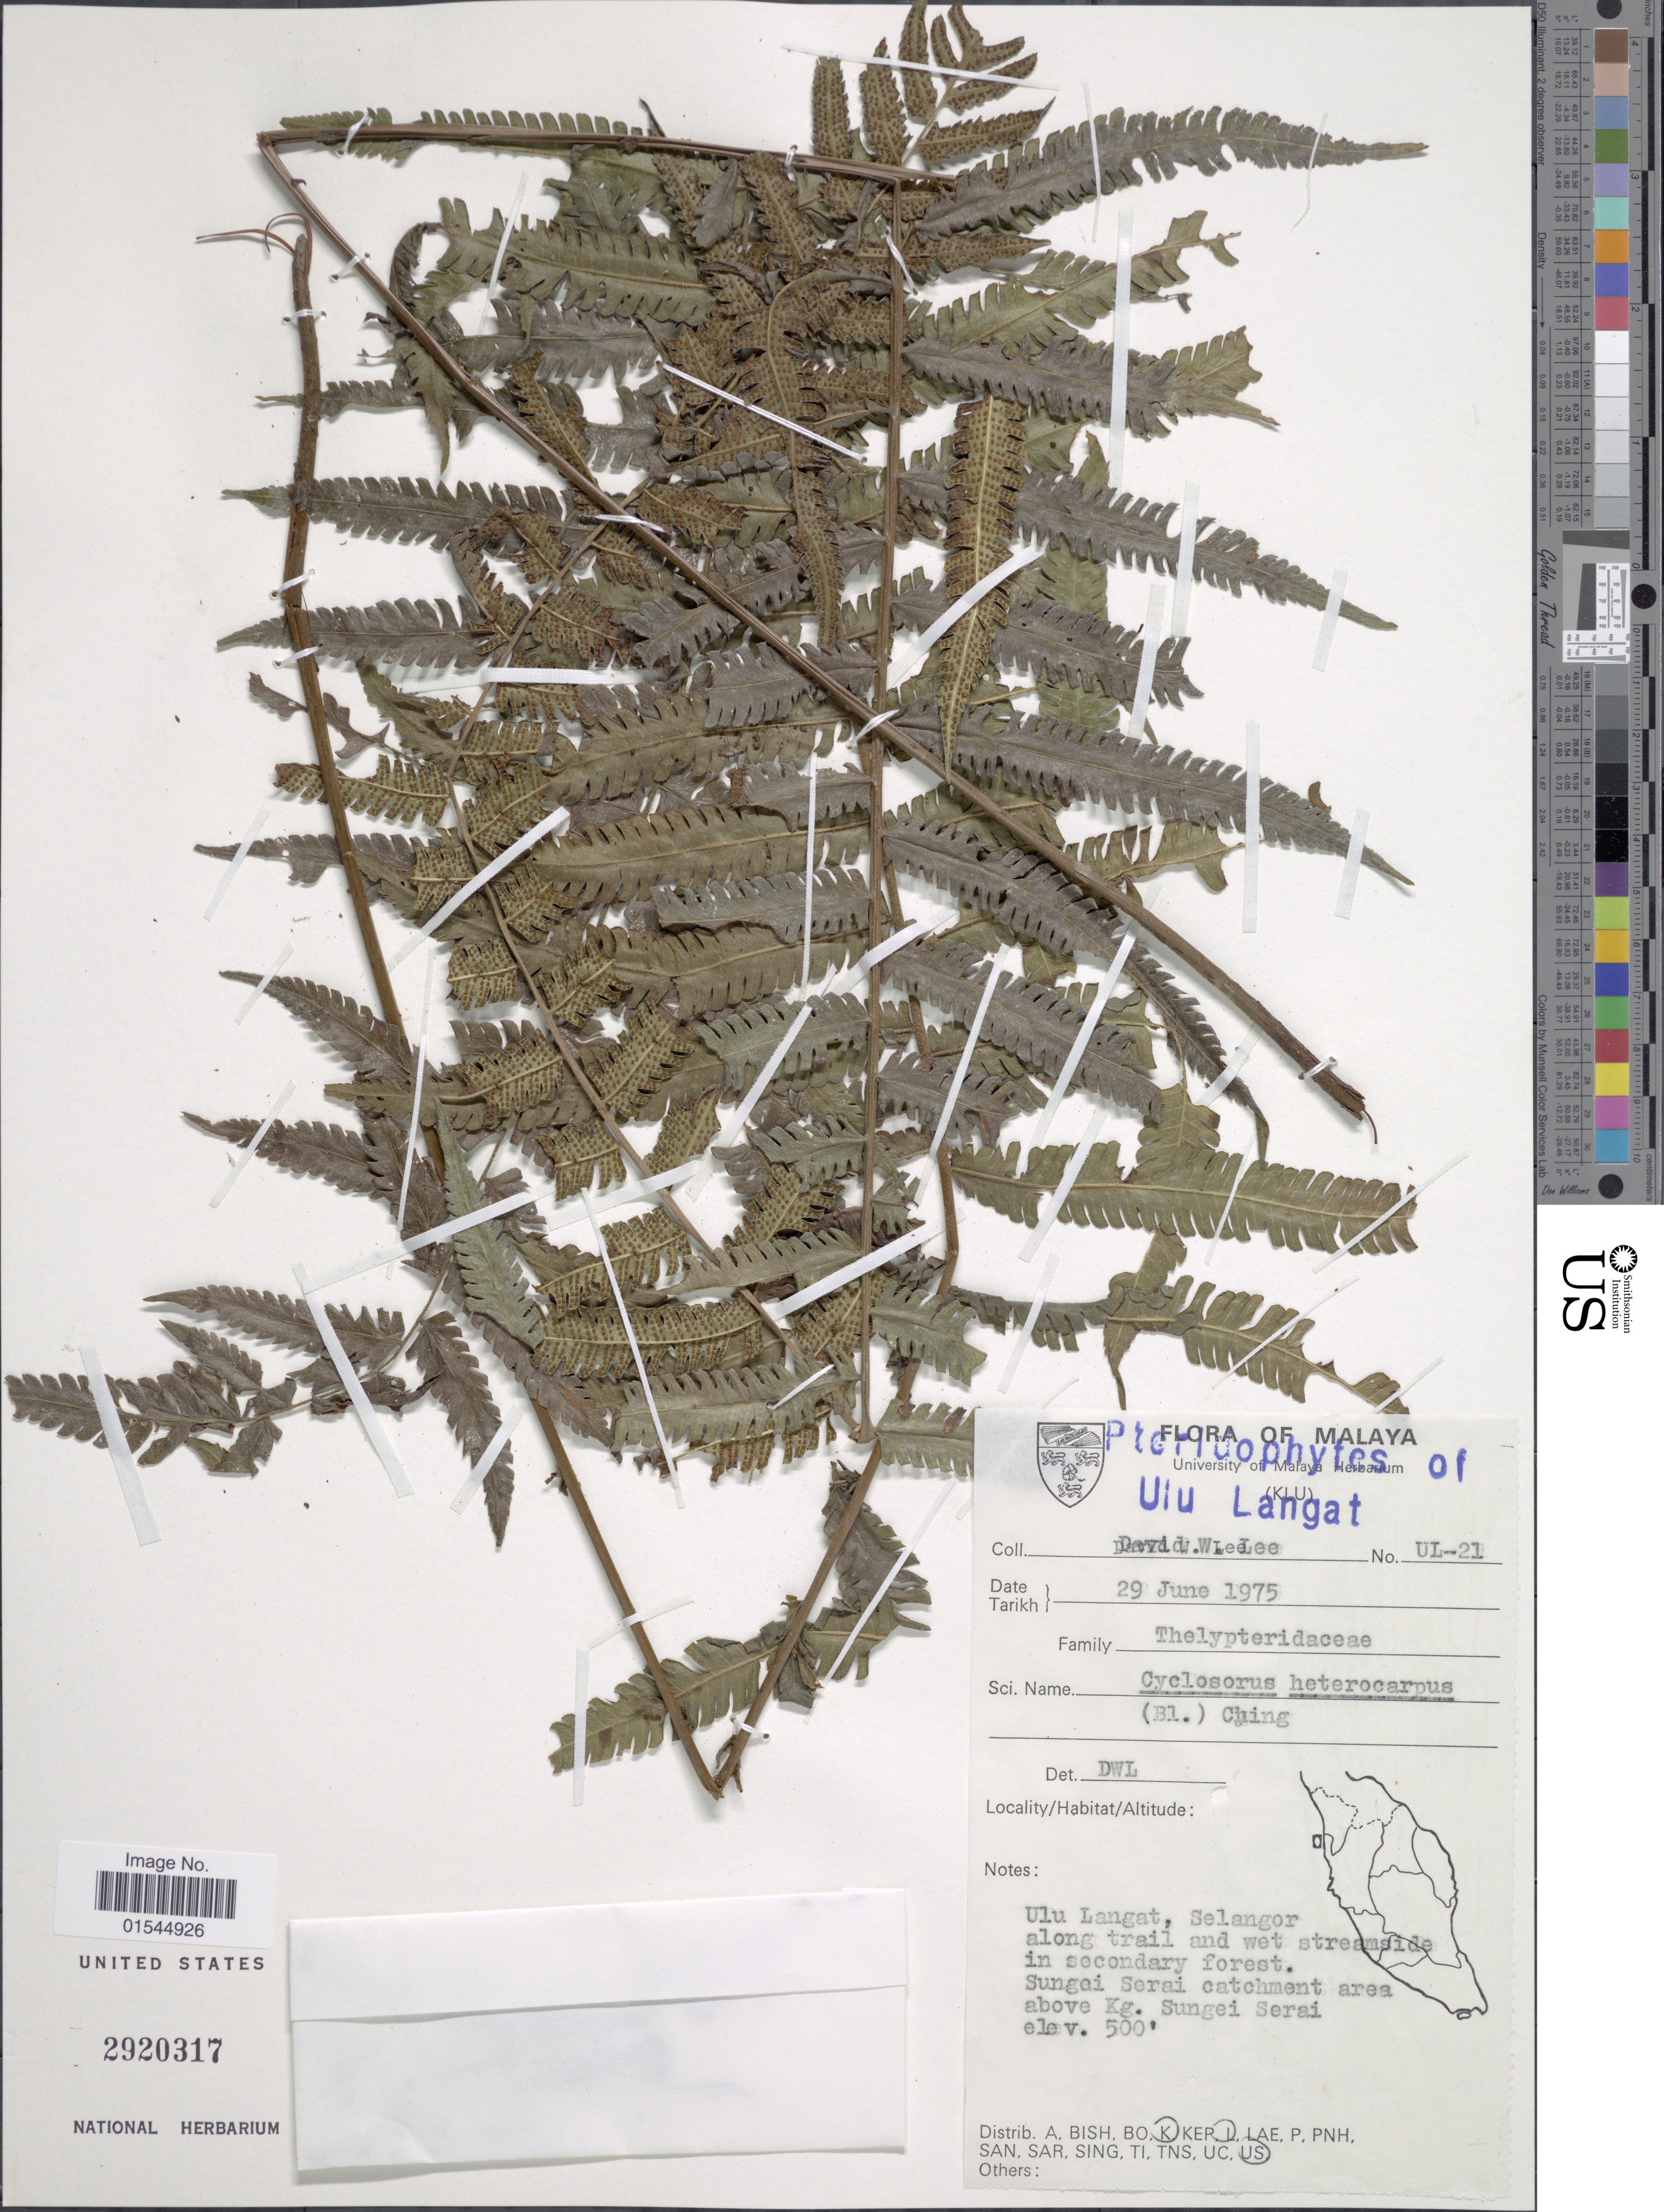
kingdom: Plantae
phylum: Tracheophyta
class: Polypodiopsida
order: Polypodiales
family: Thelypteridaceae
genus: Sphaerostephanos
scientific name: Sphaerostephanos heterocarpus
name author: (Blume) Holttum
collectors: D. Lee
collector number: UL-21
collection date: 1975-06-29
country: Malaysia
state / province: Selangor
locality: Malaya, ulu Langat, Selangor, along trail and wet streamside in secondary forest, Sungei Serai catchment area above Kg. Sungei Serai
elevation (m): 152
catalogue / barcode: US 2920317